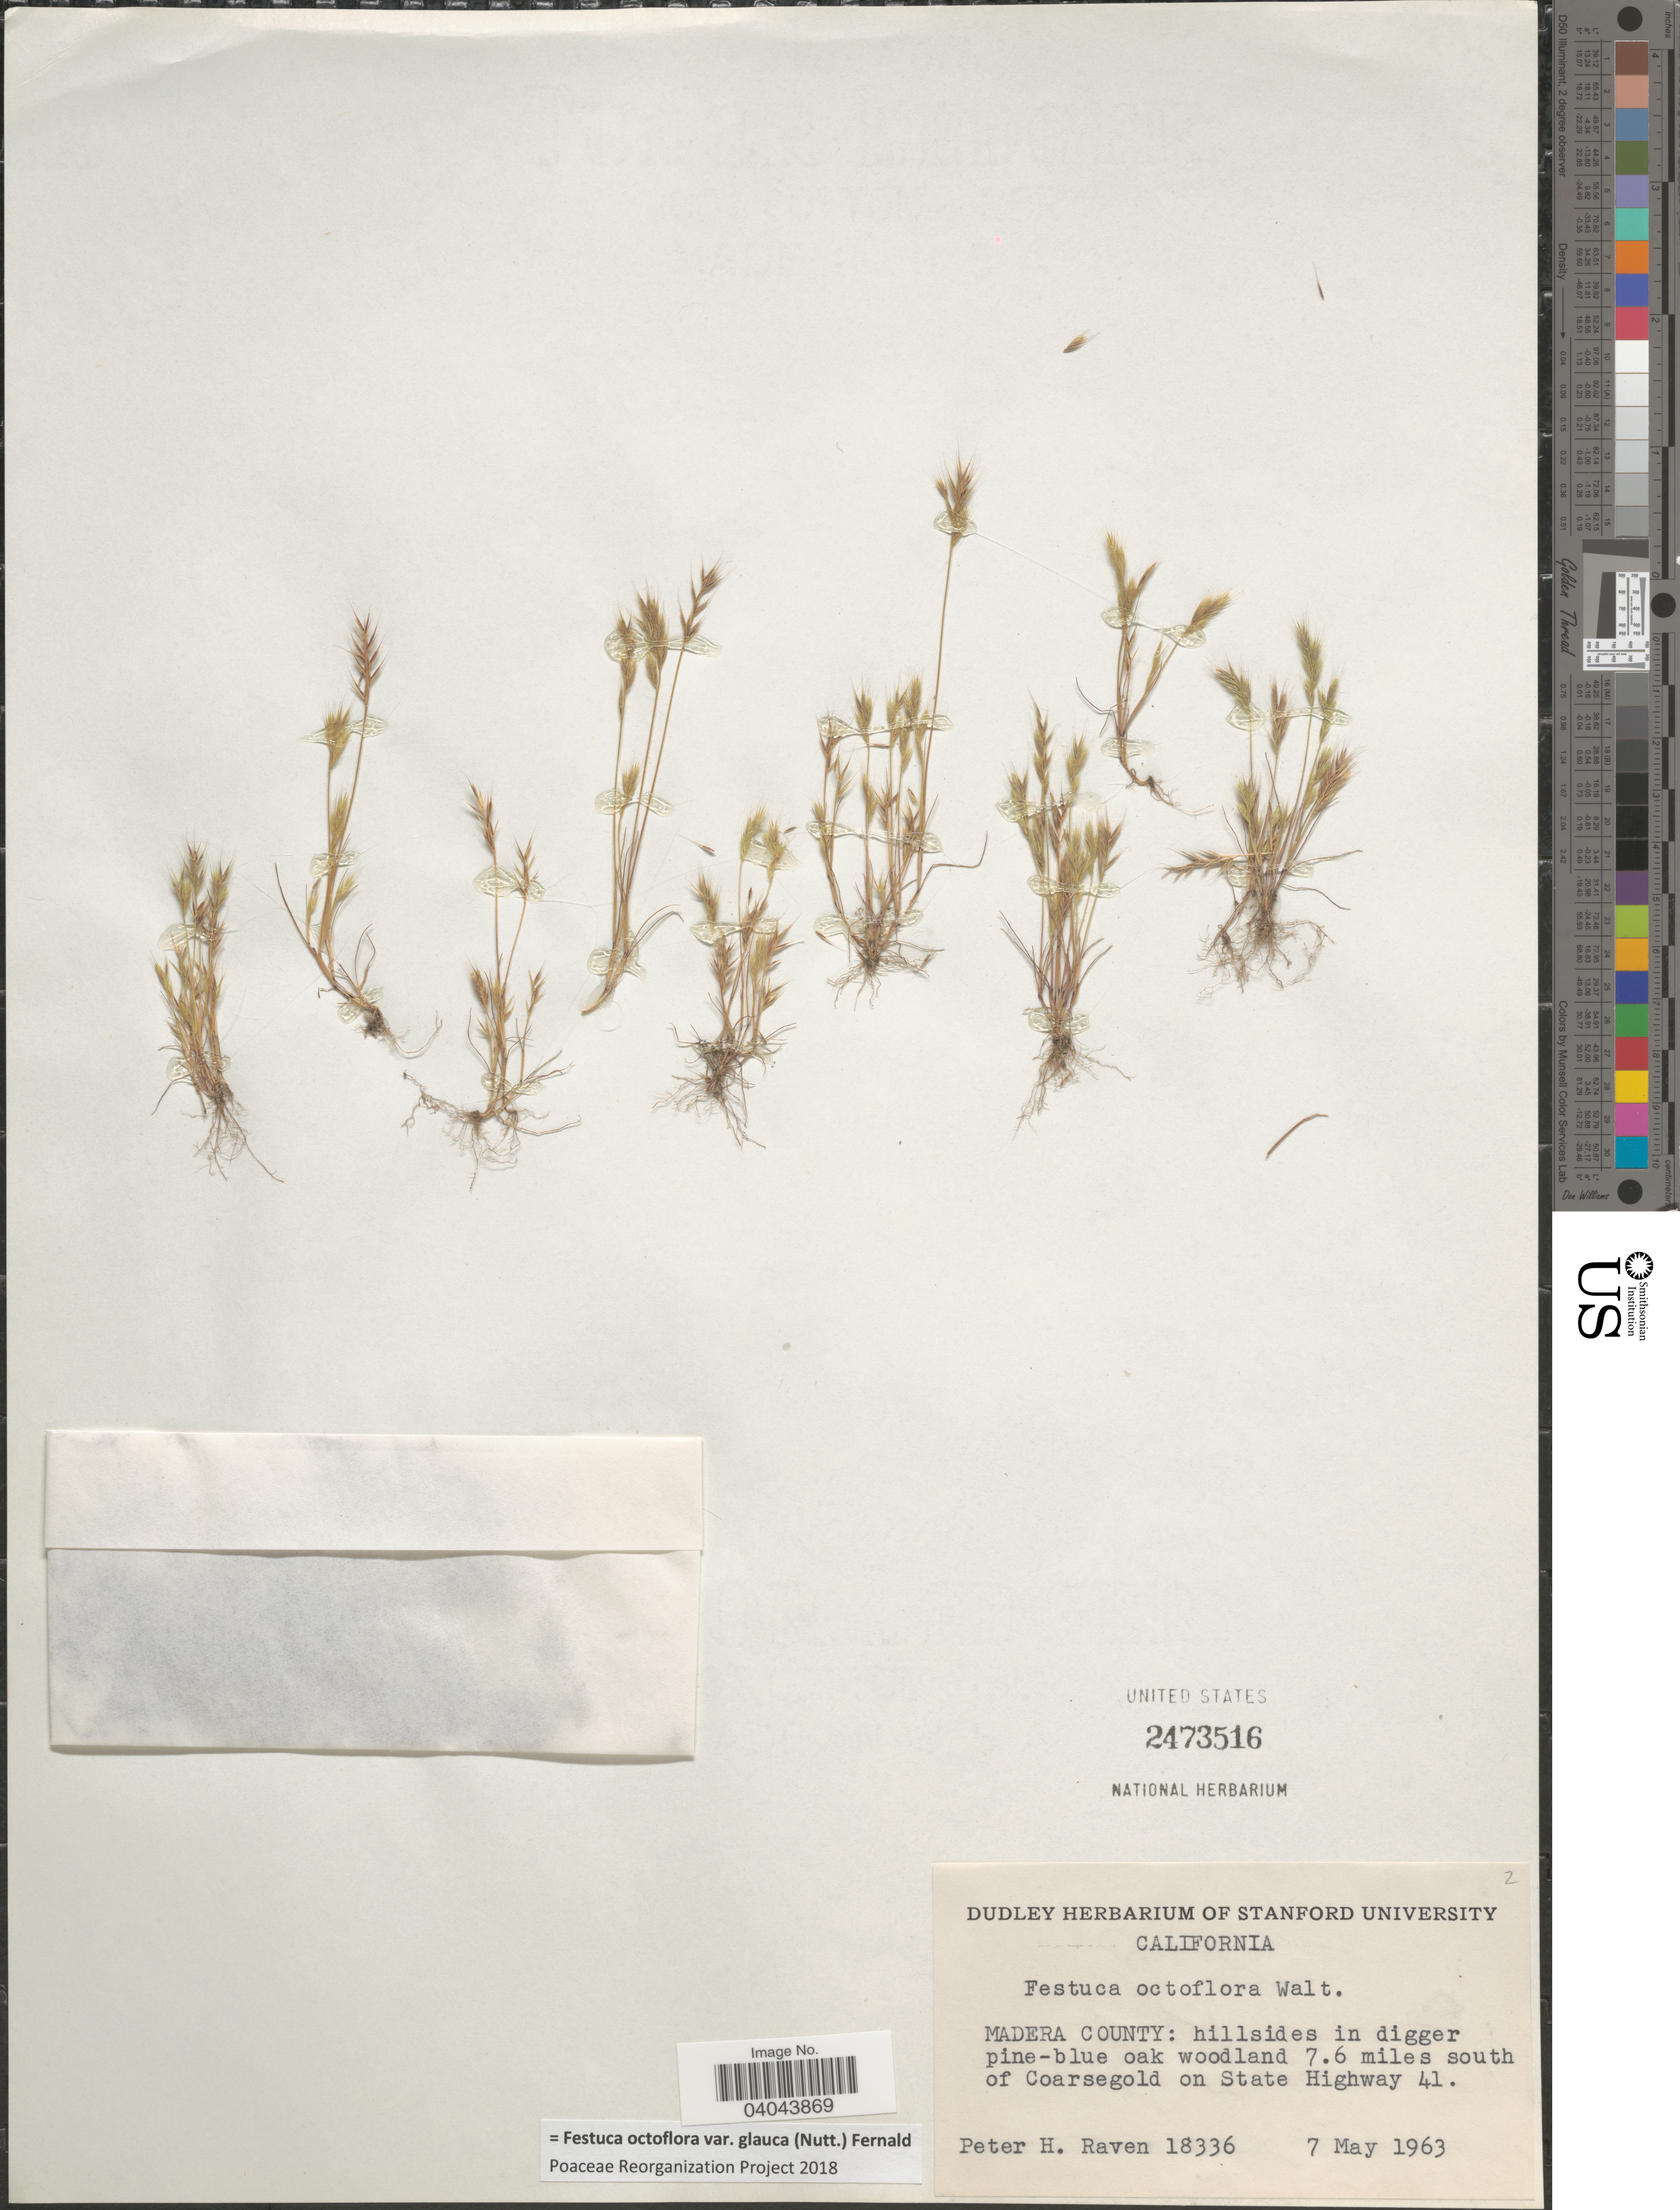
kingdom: Plantae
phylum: Tracheophyta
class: Liliopsida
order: Poales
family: Poaceae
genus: Festuca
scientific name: Festuca octoflora var. glauca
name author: (Nutt.) Fernald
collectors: P. Raven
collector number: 18336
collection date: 1963-05-07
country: United States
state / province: California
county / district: Madera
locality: Madera County: hillsides in digger pine-blue oak woodland 7.6 miles south of Coarsegold on State Highway 41.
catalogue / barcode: US 2473516